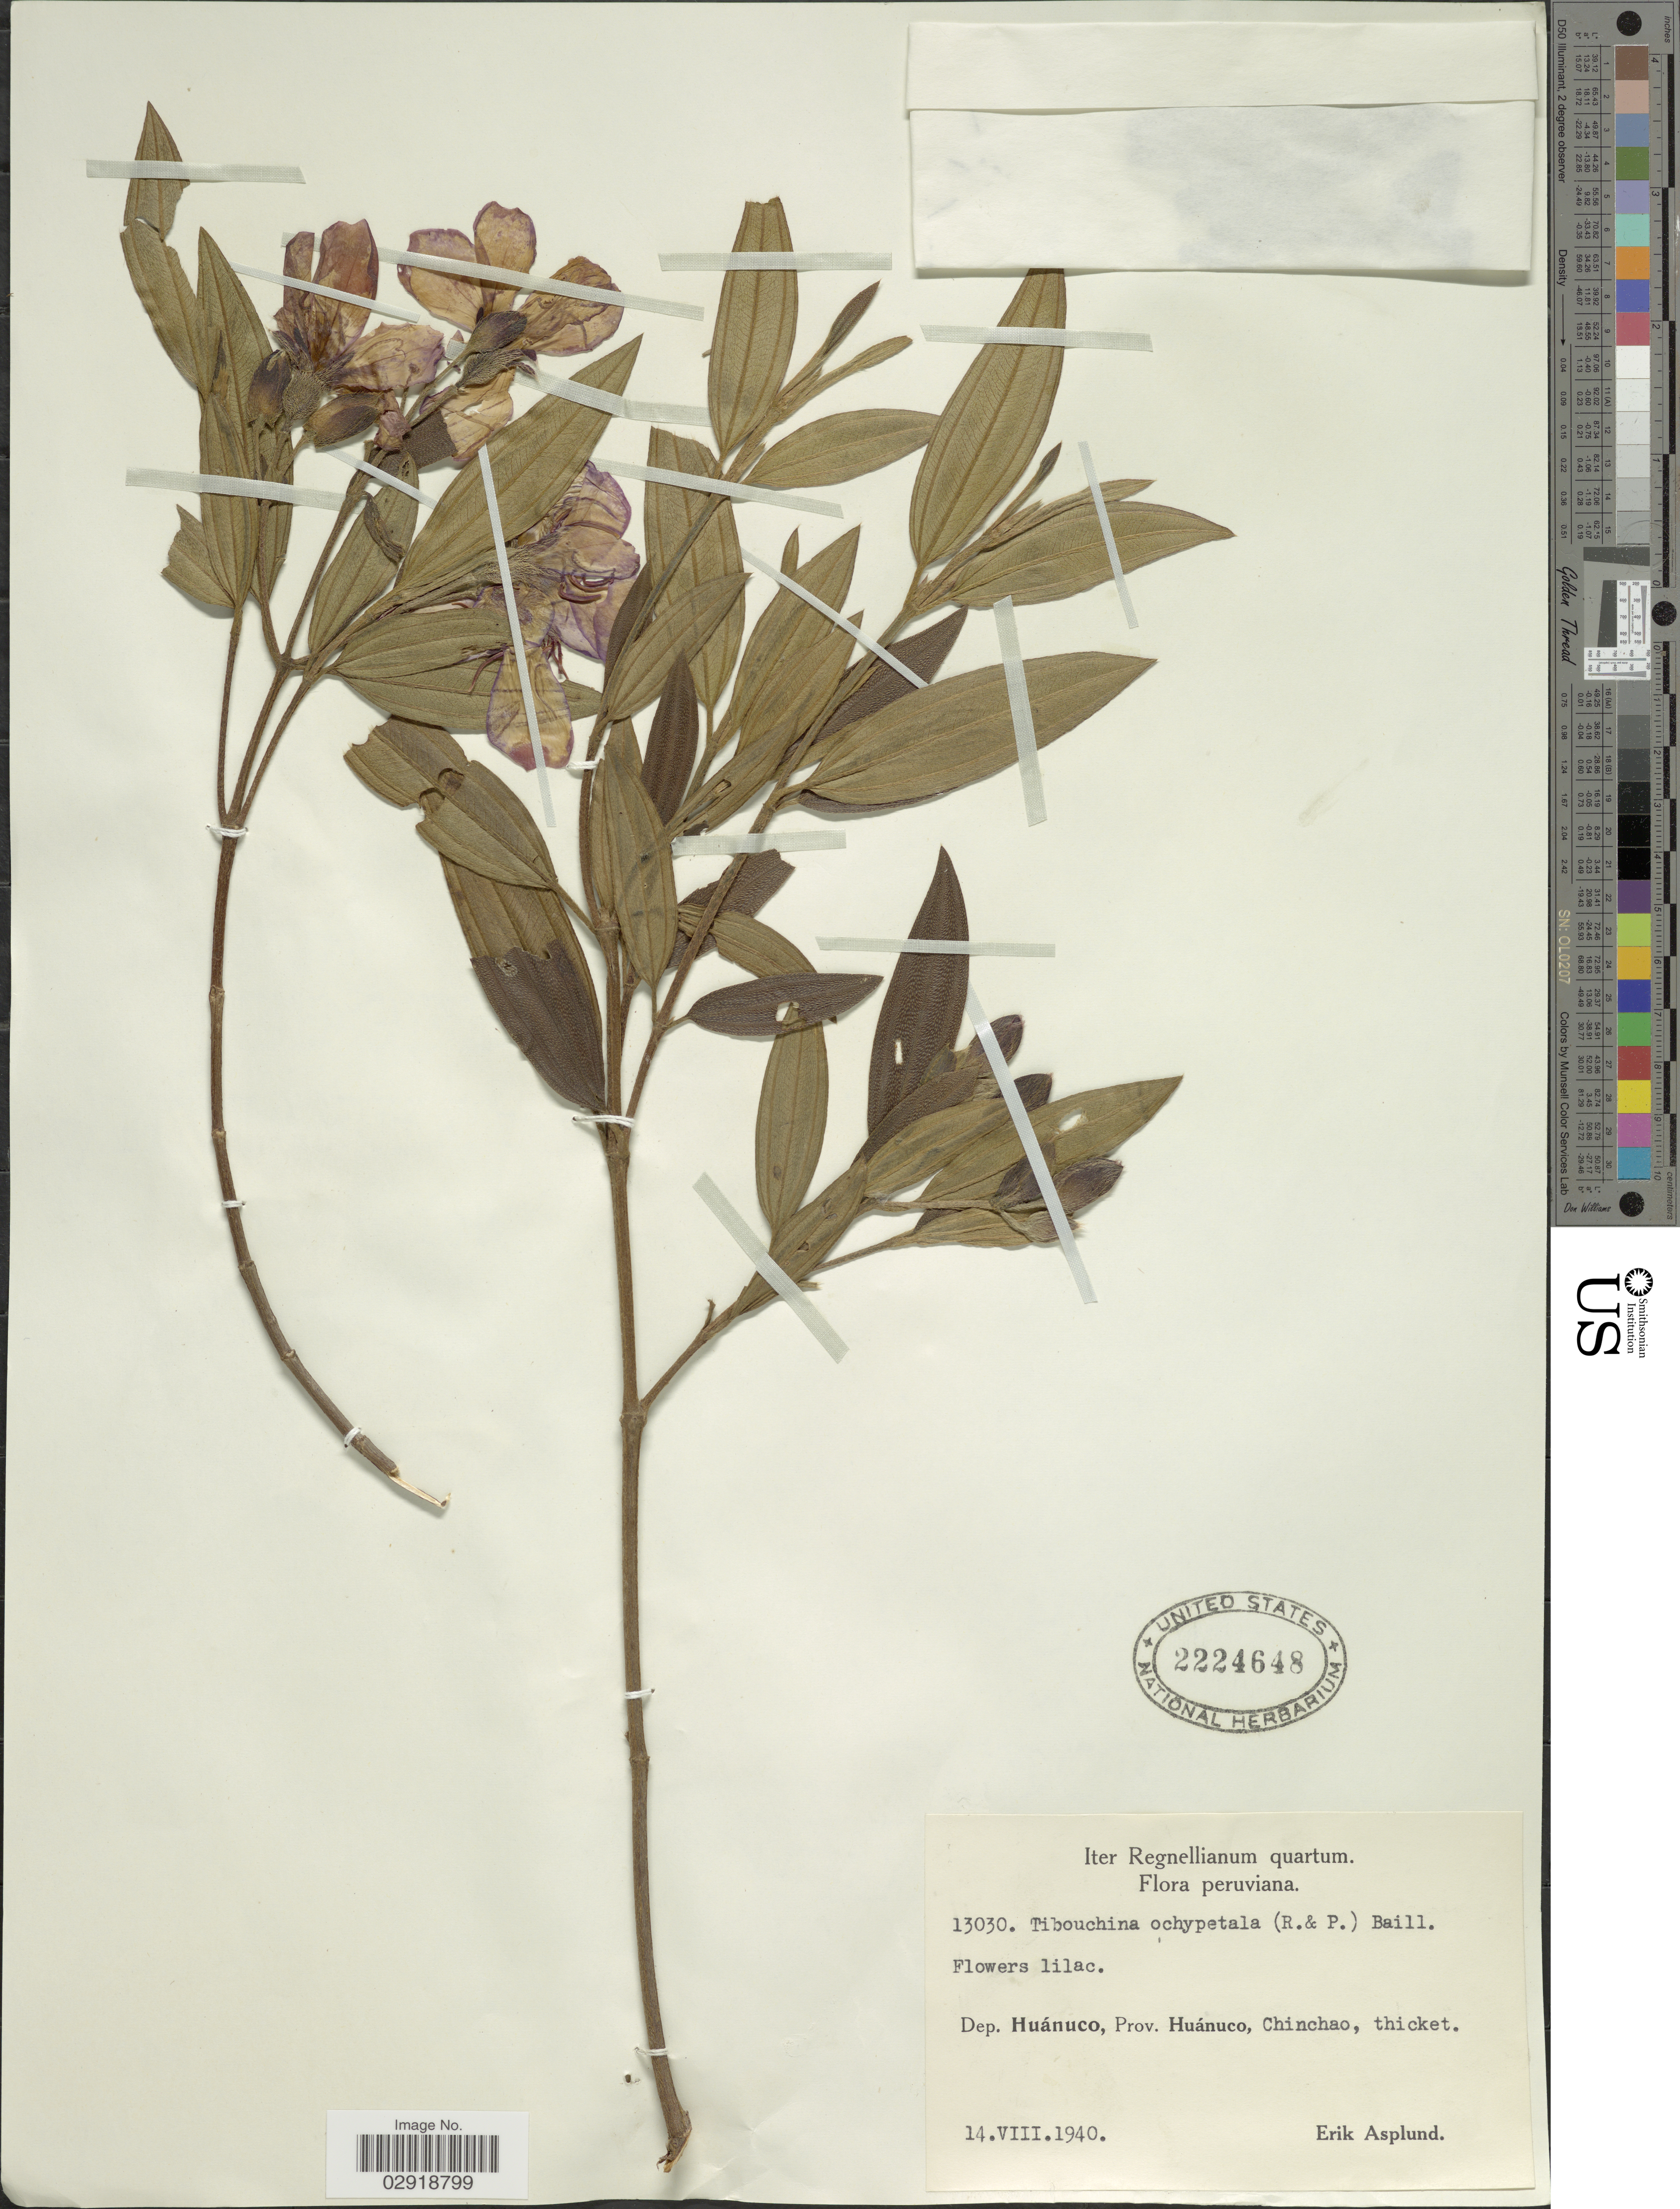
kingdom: Plantae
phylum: Tracheophyta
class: Magnoliopsida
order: Myrtales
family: Melastomataceae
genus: Pleroma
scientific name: Pleroma ochypetalum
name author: (Ruiz & Pav.) D. Don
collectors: E. Asplund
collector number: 13030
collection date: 1940-08-14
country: Peru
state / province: Huánuco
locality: Dep. Huánuco, Prov. Huánuco, Chinchao, thicket.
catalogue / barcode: US 2224648